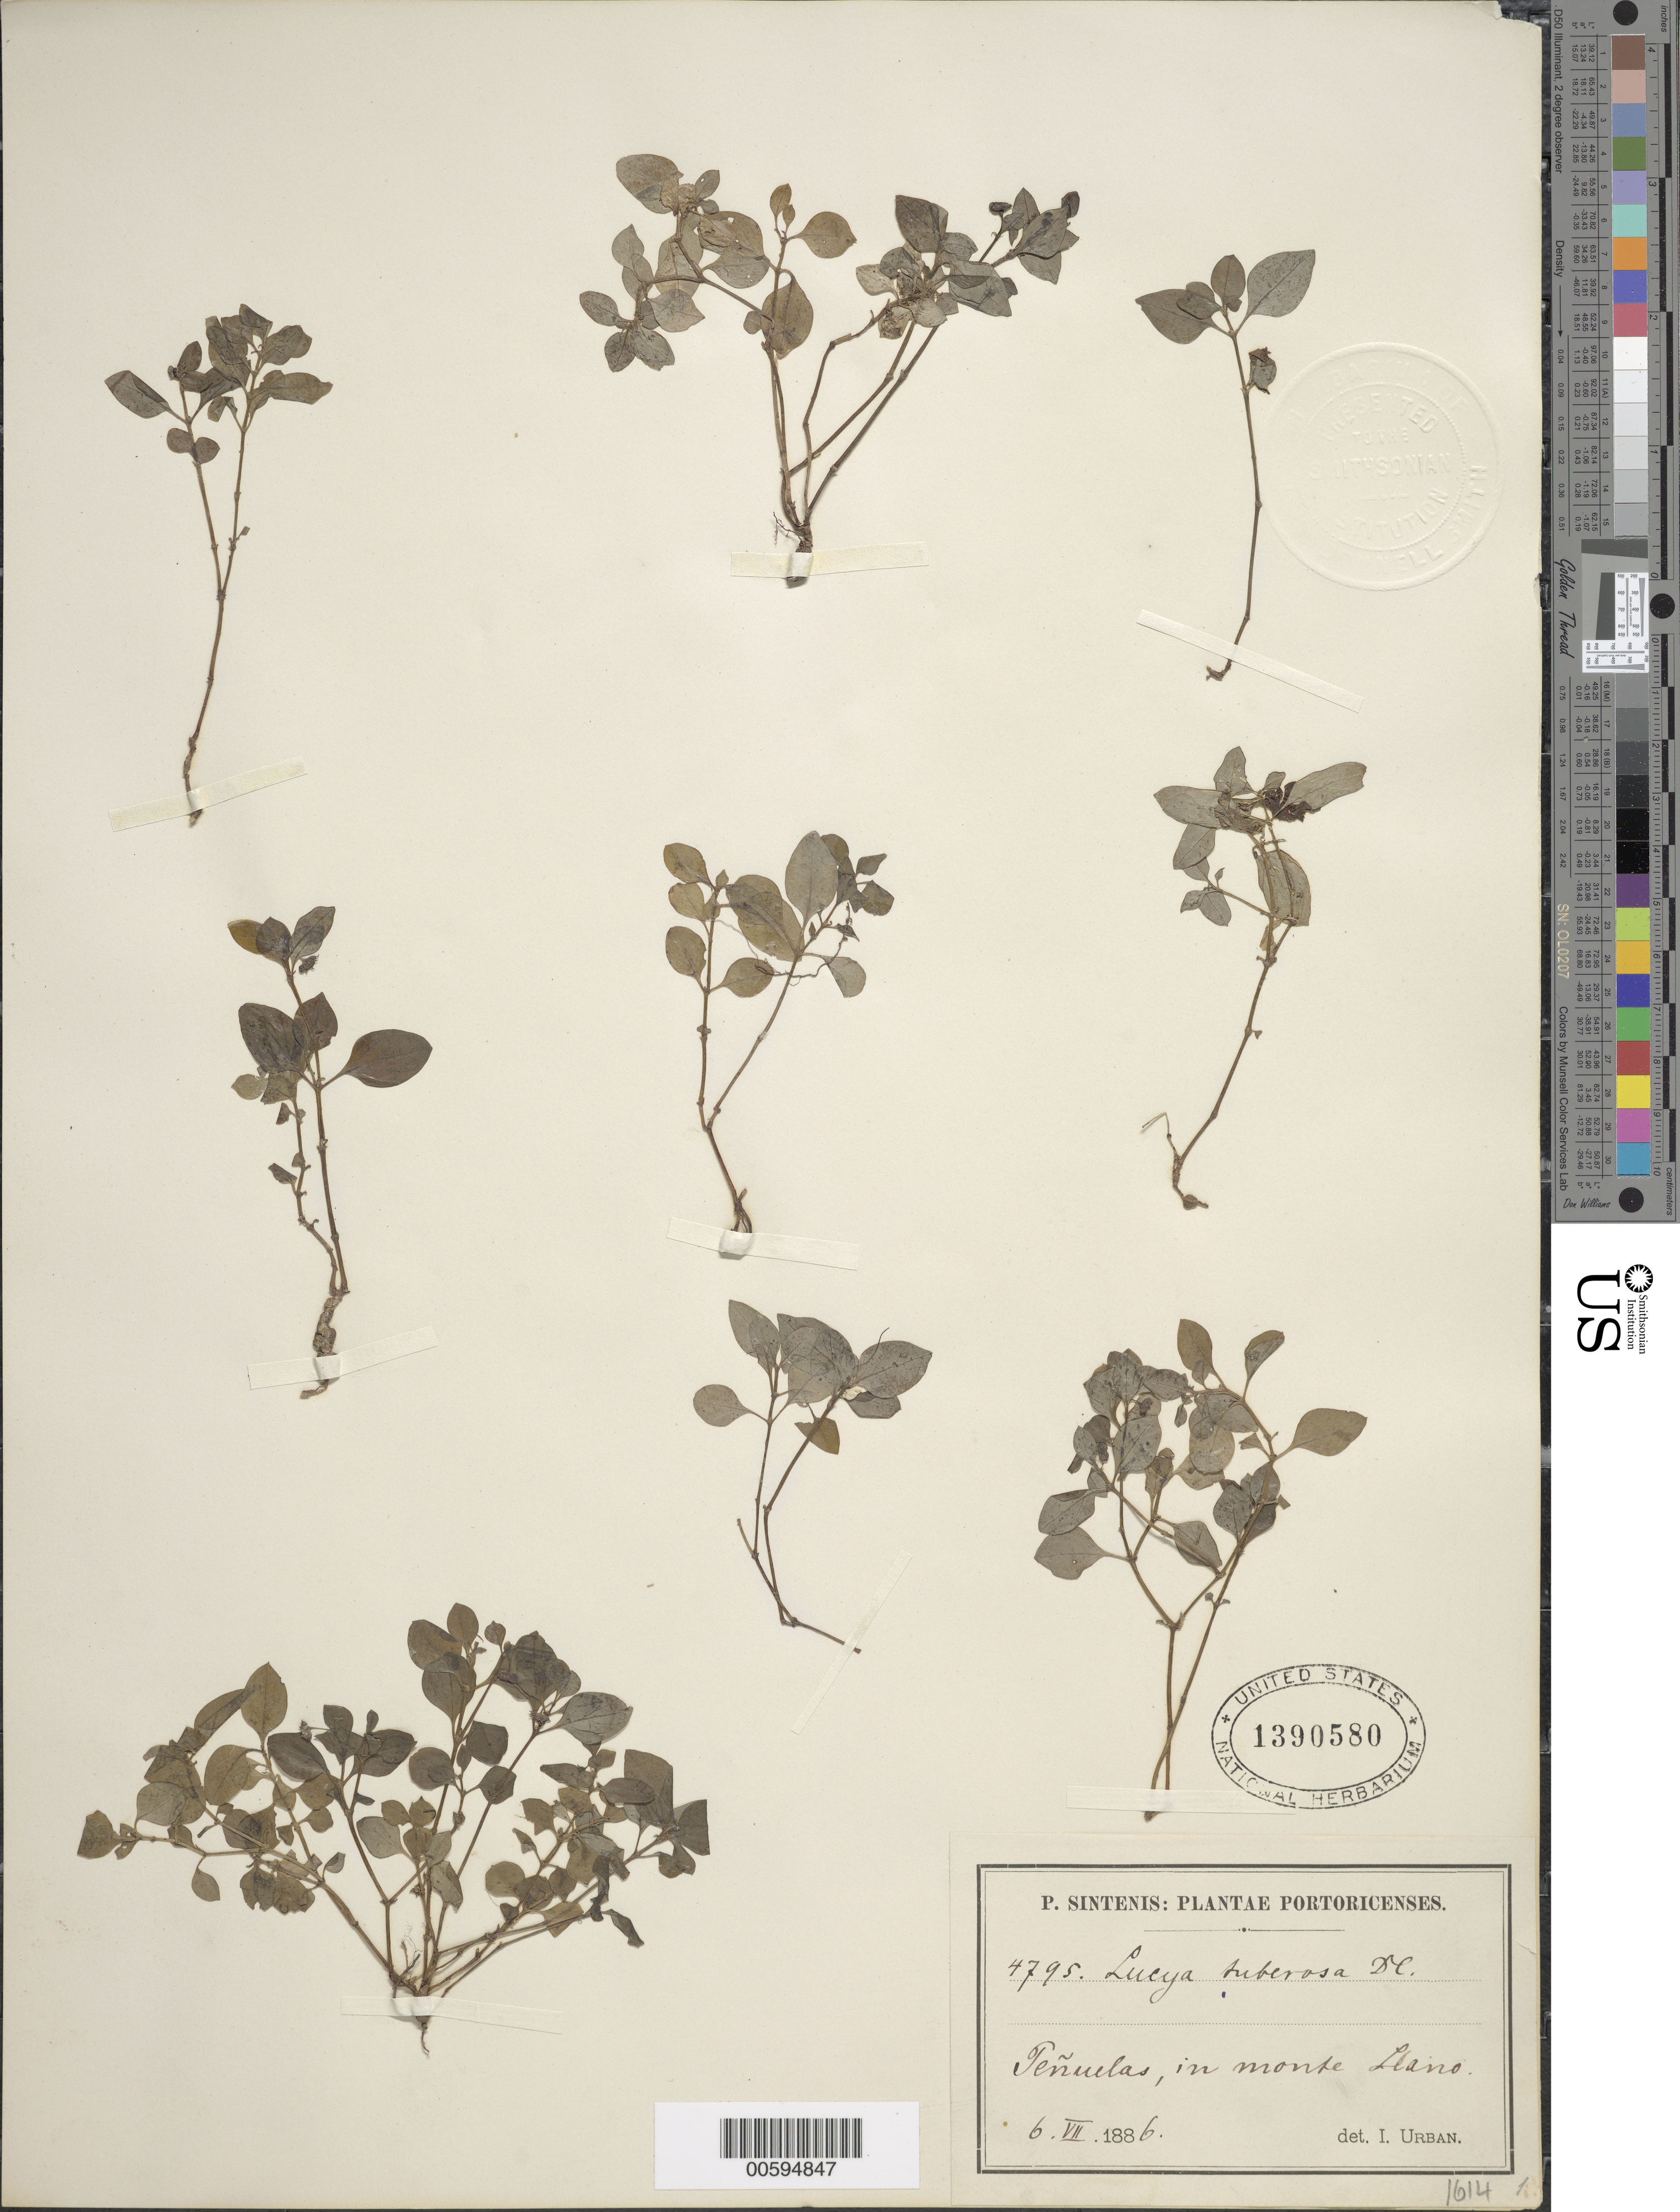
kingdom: Plantae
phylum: Tracheophyta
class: Magnoliopsida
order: Gentianales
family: Rubiaceae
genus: Lucya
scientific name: Lucya tetrandra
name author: (L.) K. Schum.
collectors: P. Sintenis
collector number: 4795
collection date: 1886-07-06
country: Puerto Rico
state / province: Peñuelas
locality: In monte Llano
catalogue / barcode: US 1390580